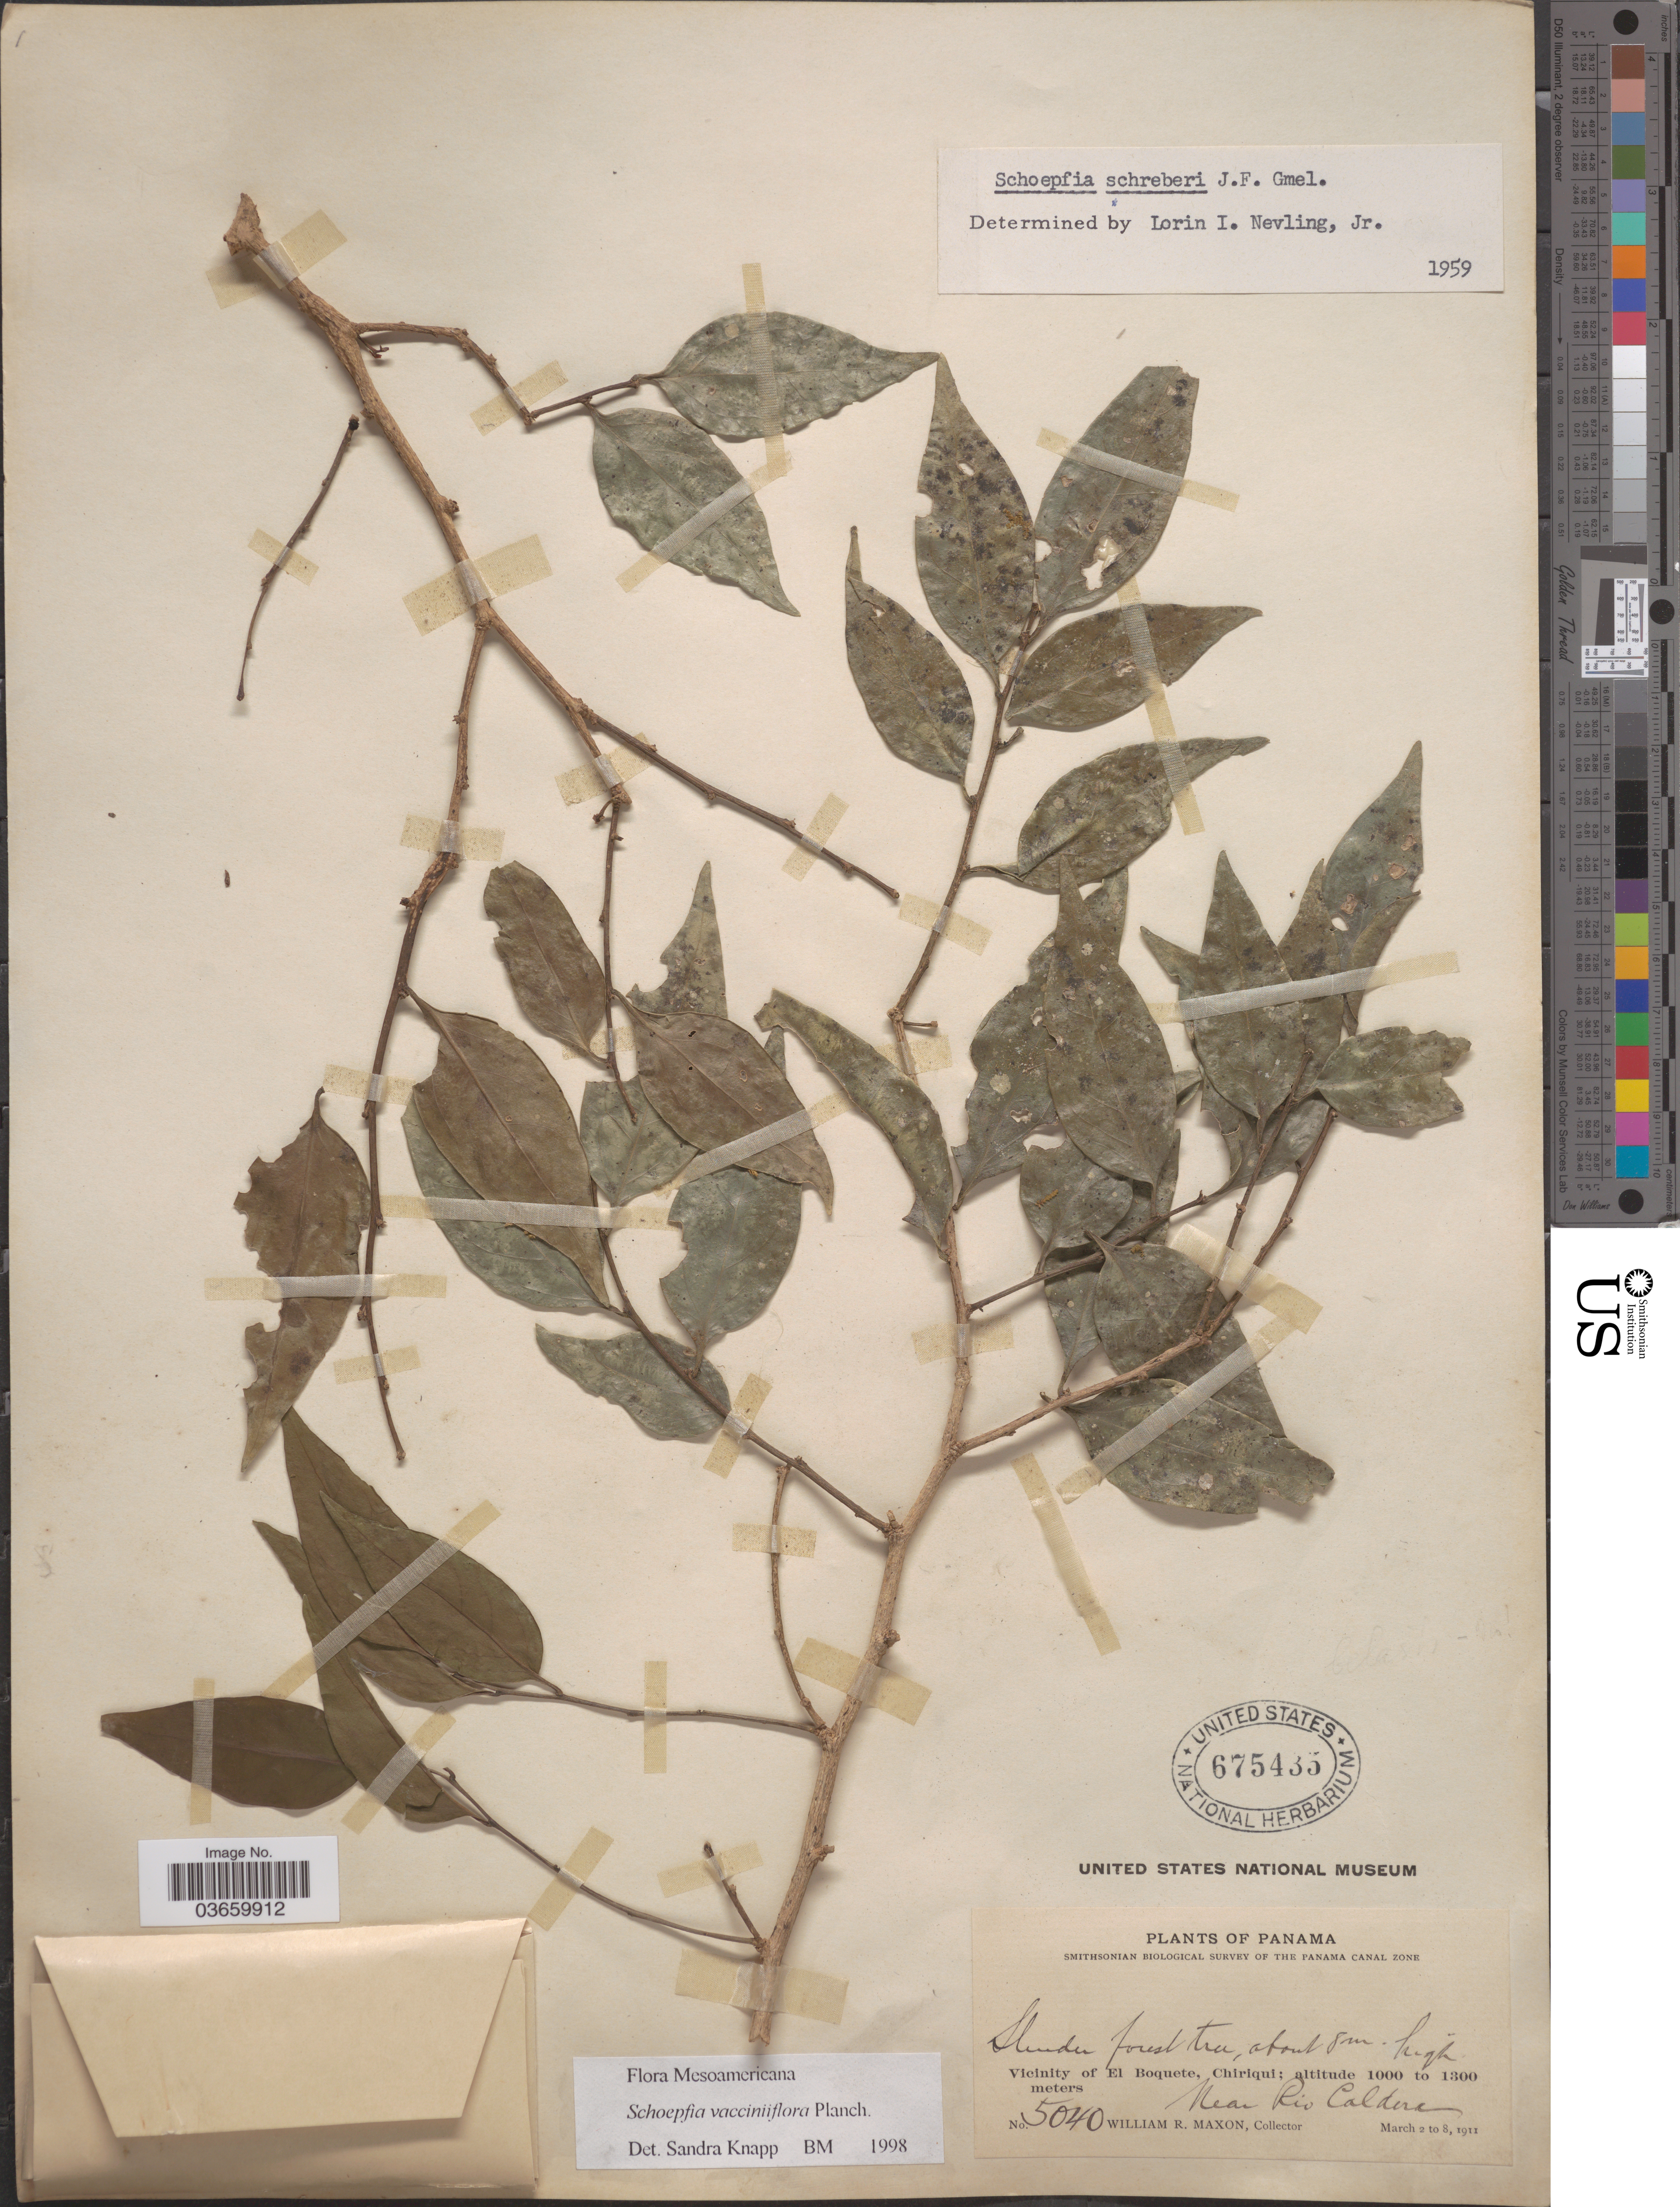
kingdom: Plantae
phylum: Tracheophyta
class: Magnoliopsida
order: Santalales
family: Schoepfiaceae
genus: Schoepfia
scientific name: Schoepfia vacciniiflora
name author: Planch. ex Hemsl.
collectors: W. R. Maxon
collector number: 5040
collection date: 1911-03-02/1911-03-08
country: Panama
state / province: Chiriqui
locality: The Panama Canal Zone. Vicinity of El Boquete. Near Rio Caldera.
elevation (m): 1000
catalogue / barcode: US 675435